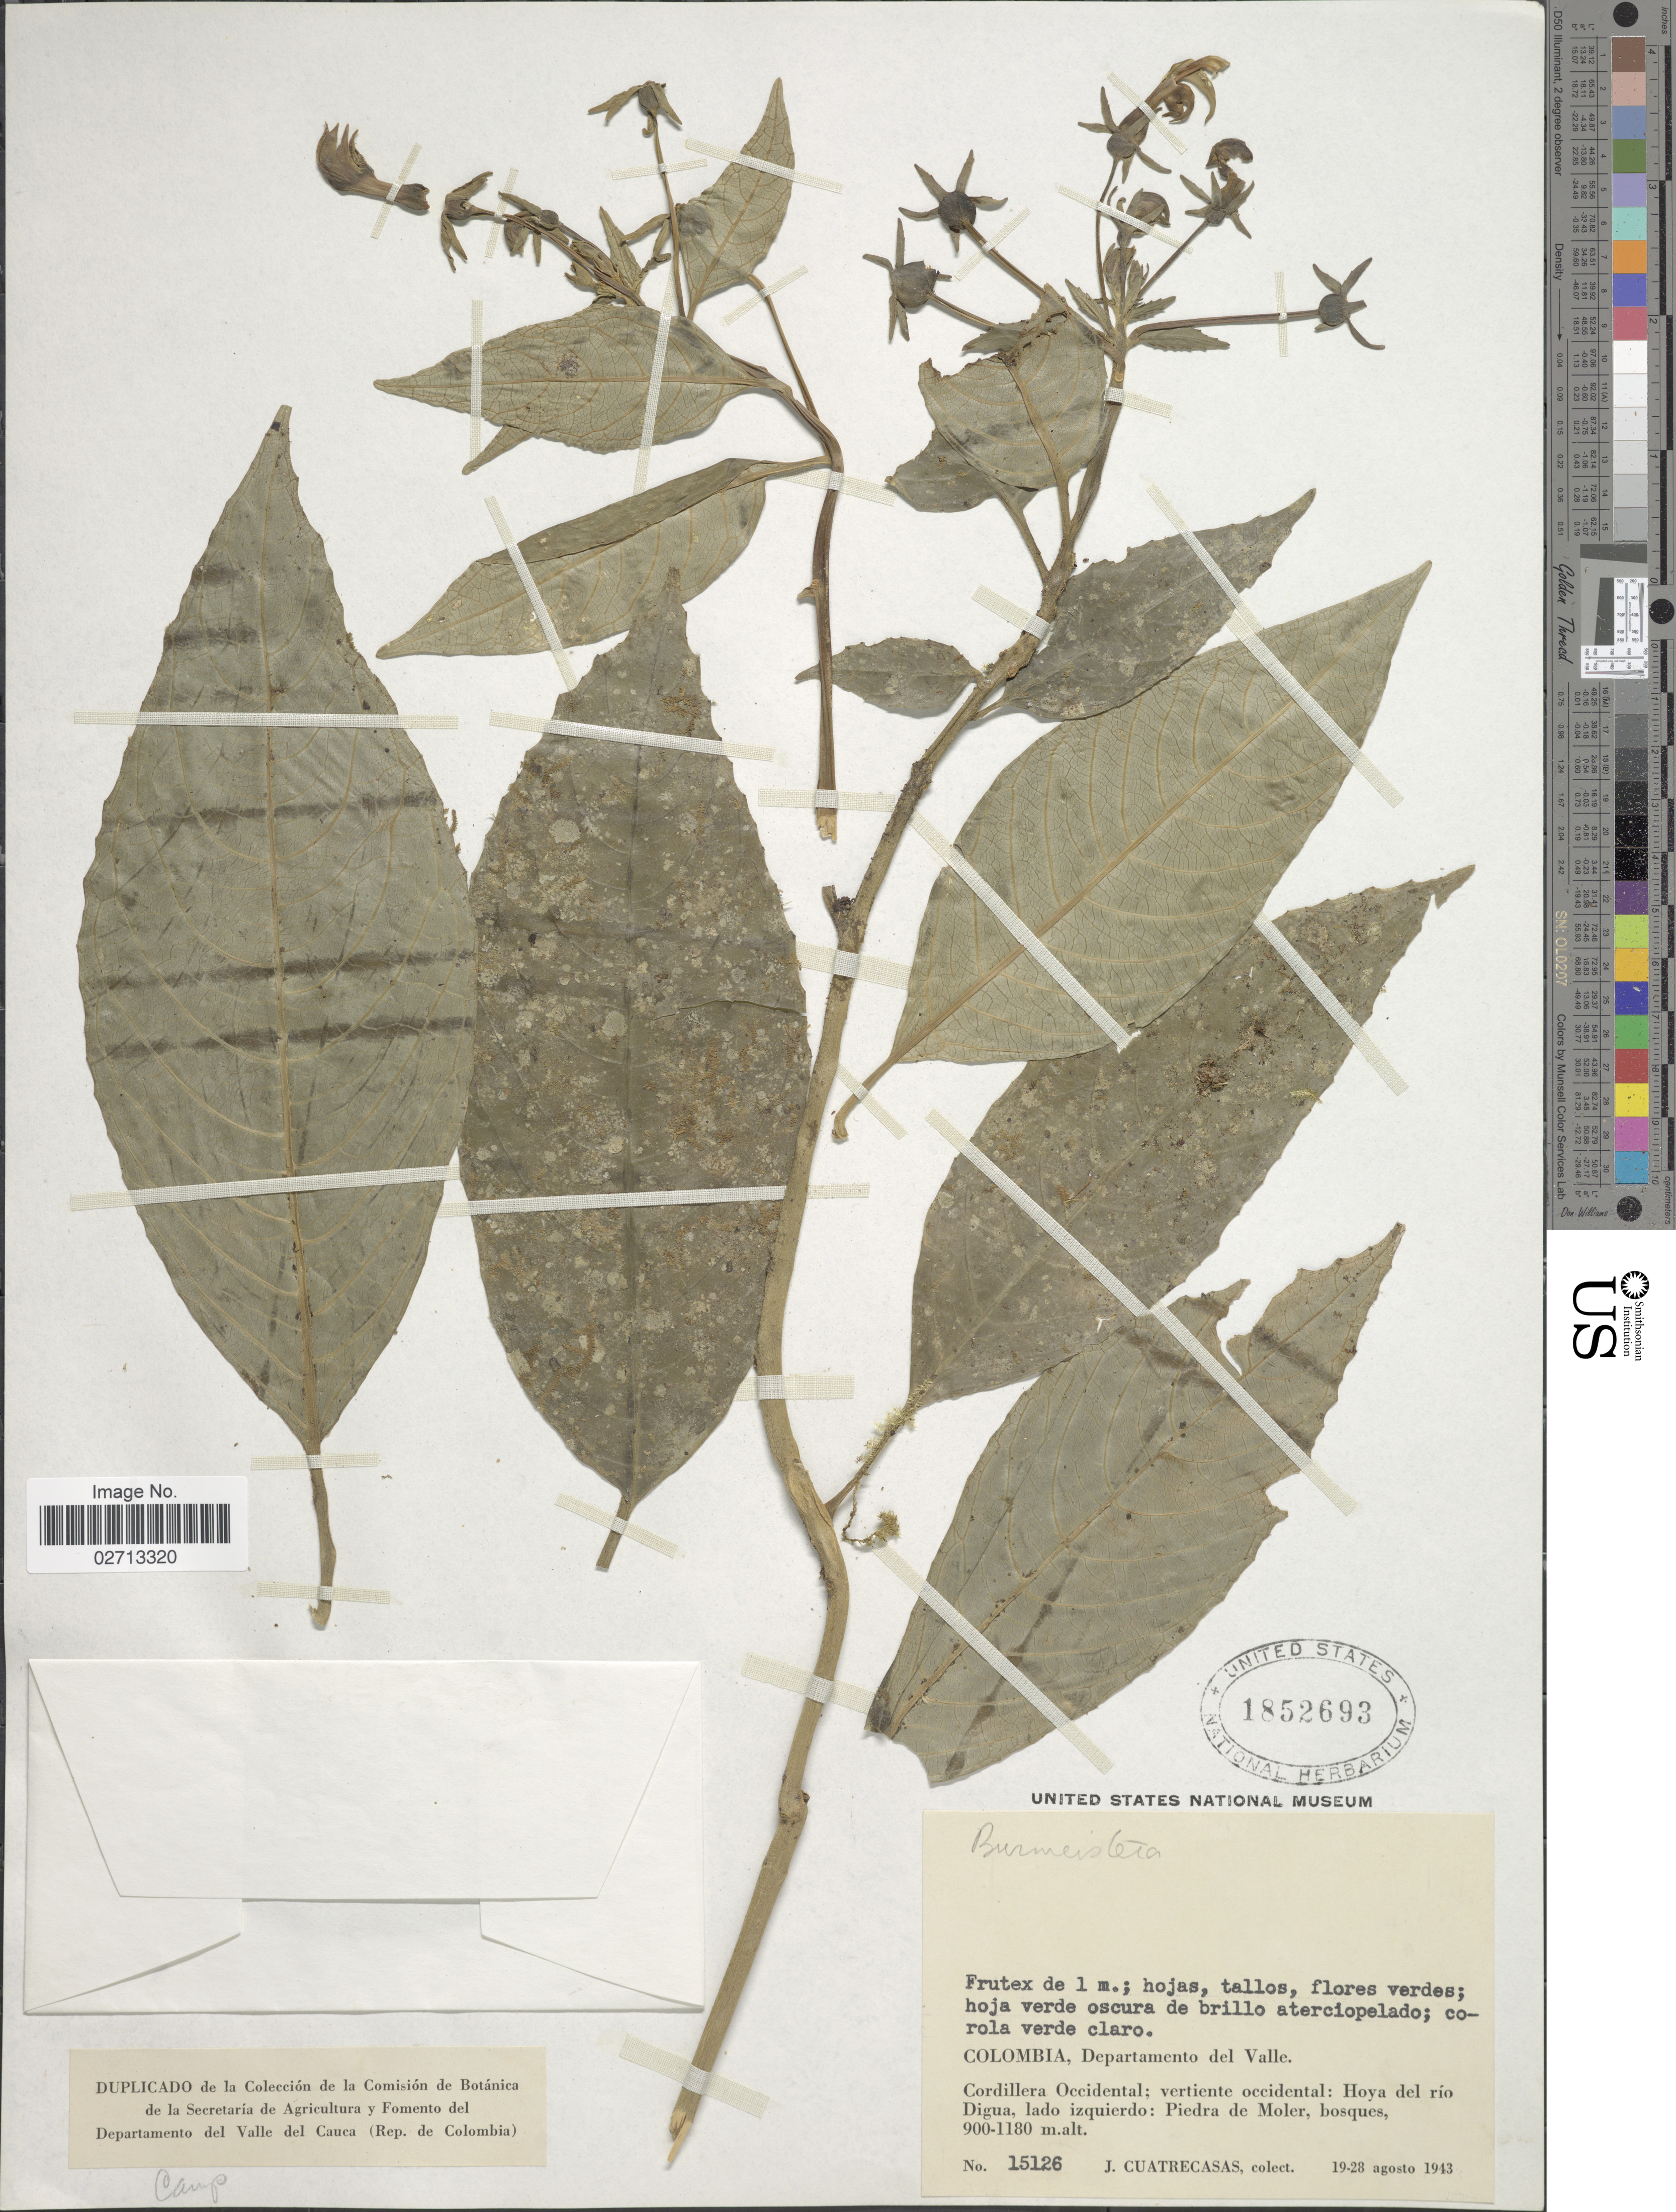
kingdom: Plantae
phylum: Tracheophyta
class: Magnoliopsida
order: Asterales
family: Campanulaceae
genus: Burmeistera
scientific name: Burmeistera sp.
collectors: J. Cuatrecasas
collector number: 15126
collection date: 1943-08-19/1943-08-28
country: Colombia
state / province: Valle del Cauca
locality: Departamento del Valle. Cordillera Occidental; vertiente occidental: Hoya del río Digua, lado izquierdo: Piedra de Moler.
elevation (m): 900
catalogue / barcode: US 1852693